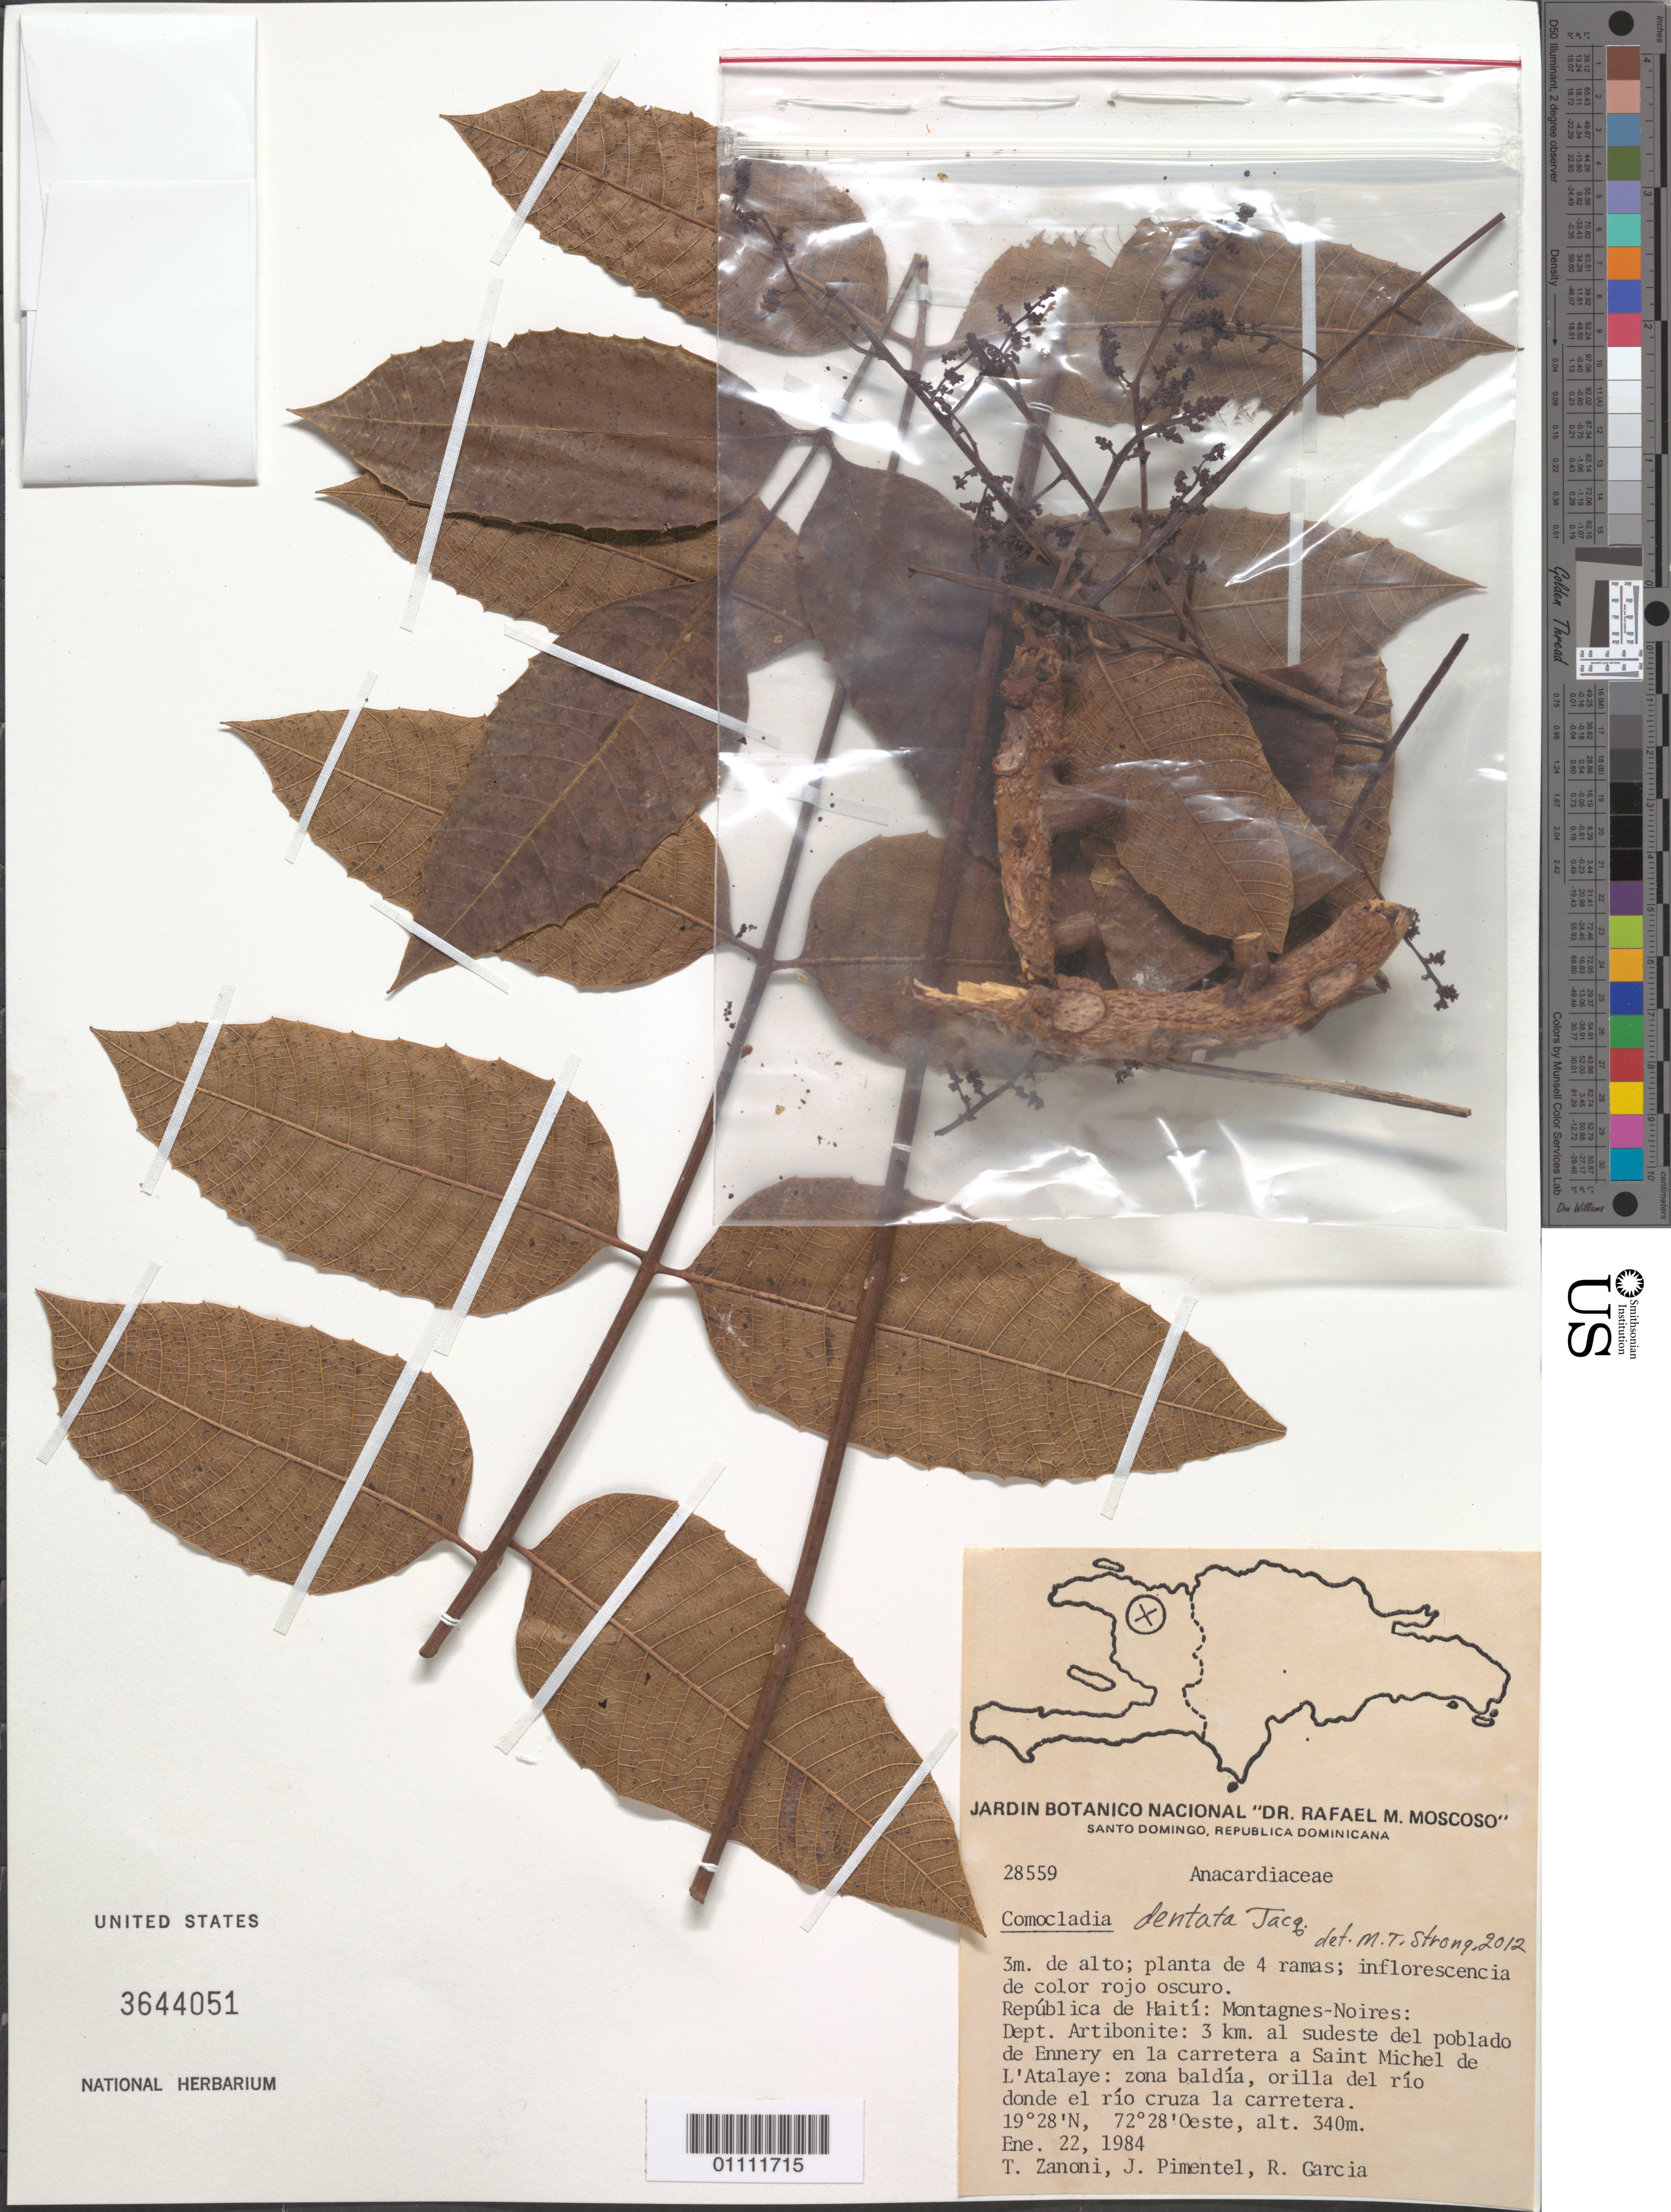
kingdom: Plantae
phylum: Tracheophyta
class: Magnoliopsida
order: Sapindales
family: Anacardiaceae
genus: Comocladia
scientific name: Comocladia dentata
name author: Jacq.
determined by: Strong, M. T., (US), Smithsonian Institution - National Museum of Natural History (UNITED STATES)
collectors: T. A. Zanoni, J. Pimentel & R. G. García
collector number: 28559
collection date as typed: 22 Jan 1984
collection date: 1984-01-22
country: Haiti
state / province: Artibonite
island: Hispaniola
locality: Montagnes-Noires, 3 km al sudeste del poblado de Ennery en la carretera a Saint Michel de L'Atalaye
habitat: Zona baldía, orilla del río donde el río cruza la carretera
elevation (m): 340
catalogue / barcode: US 3644051